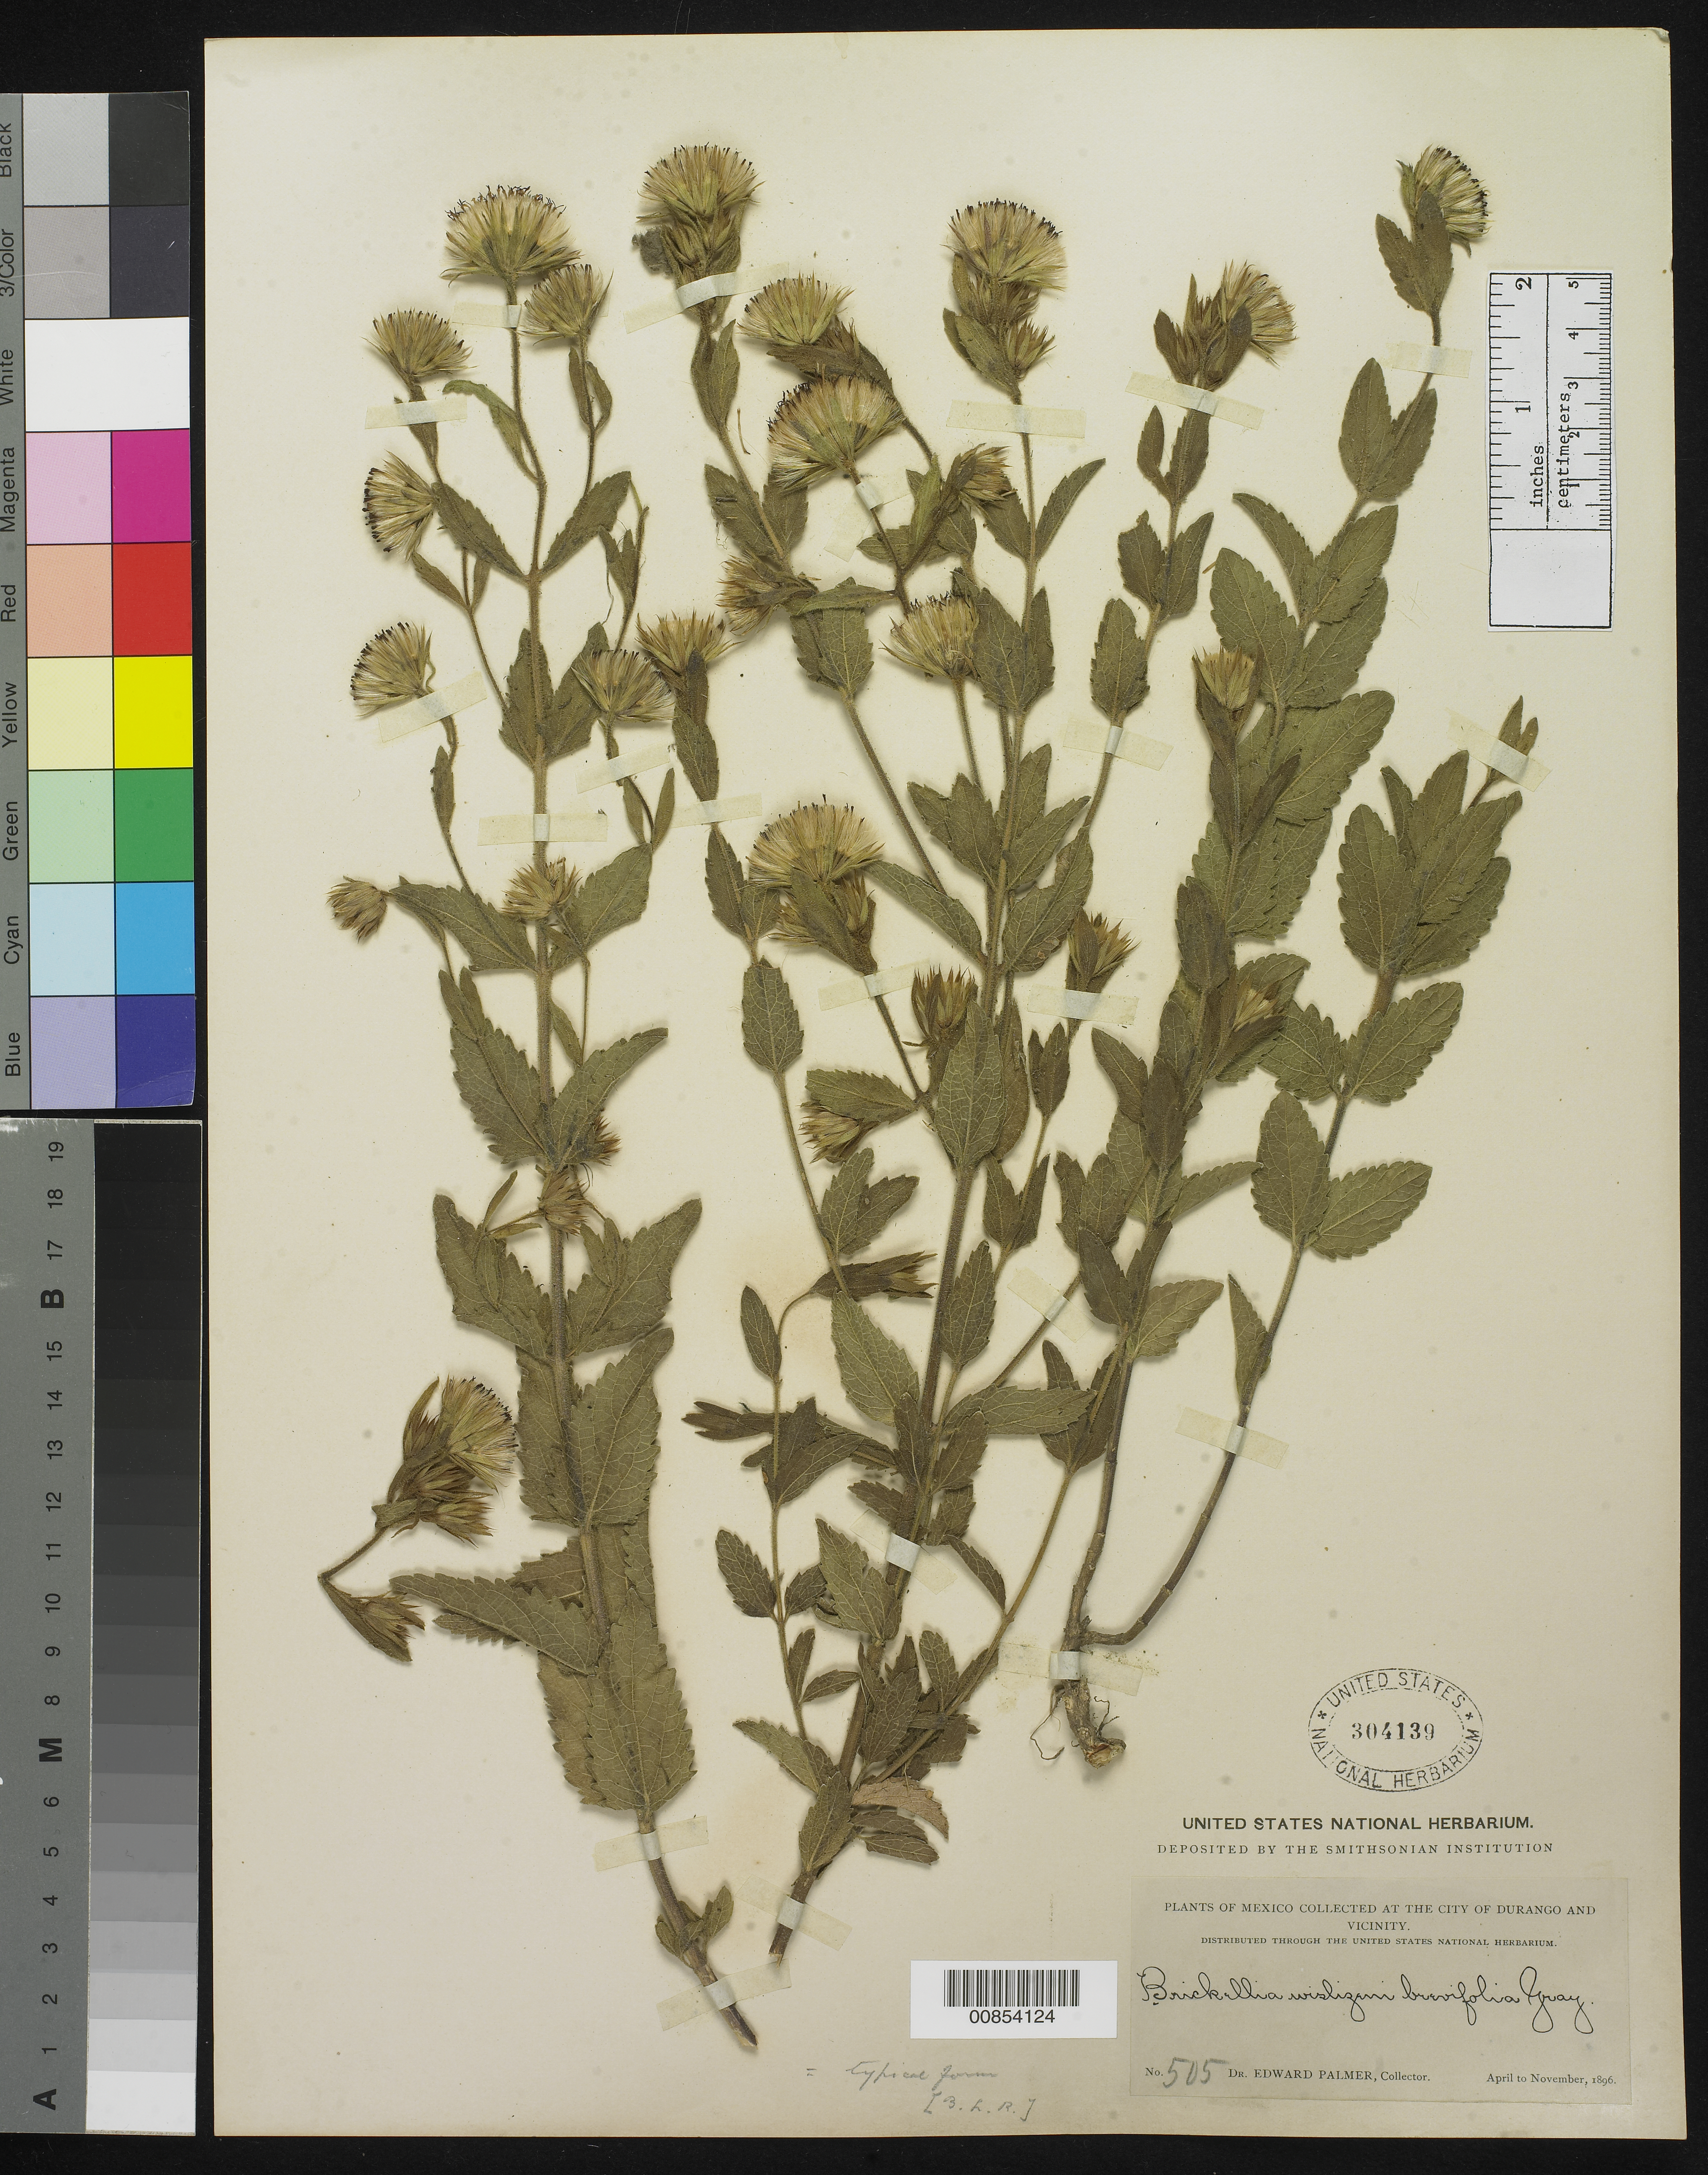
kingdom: Plantae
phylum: Tracheophyta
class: Magnoliopsida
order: Asterales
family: Asteraceae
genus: Brickellia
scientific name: Brickellia wislizeni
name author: A. Gray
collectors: E. Palmer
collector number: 505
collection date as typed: Apr 1896 to -- Nov 1896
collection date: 1896-04/1896-11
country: Mexico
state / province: Durango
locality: City of Durango and vicinity.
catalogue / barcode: US 304139